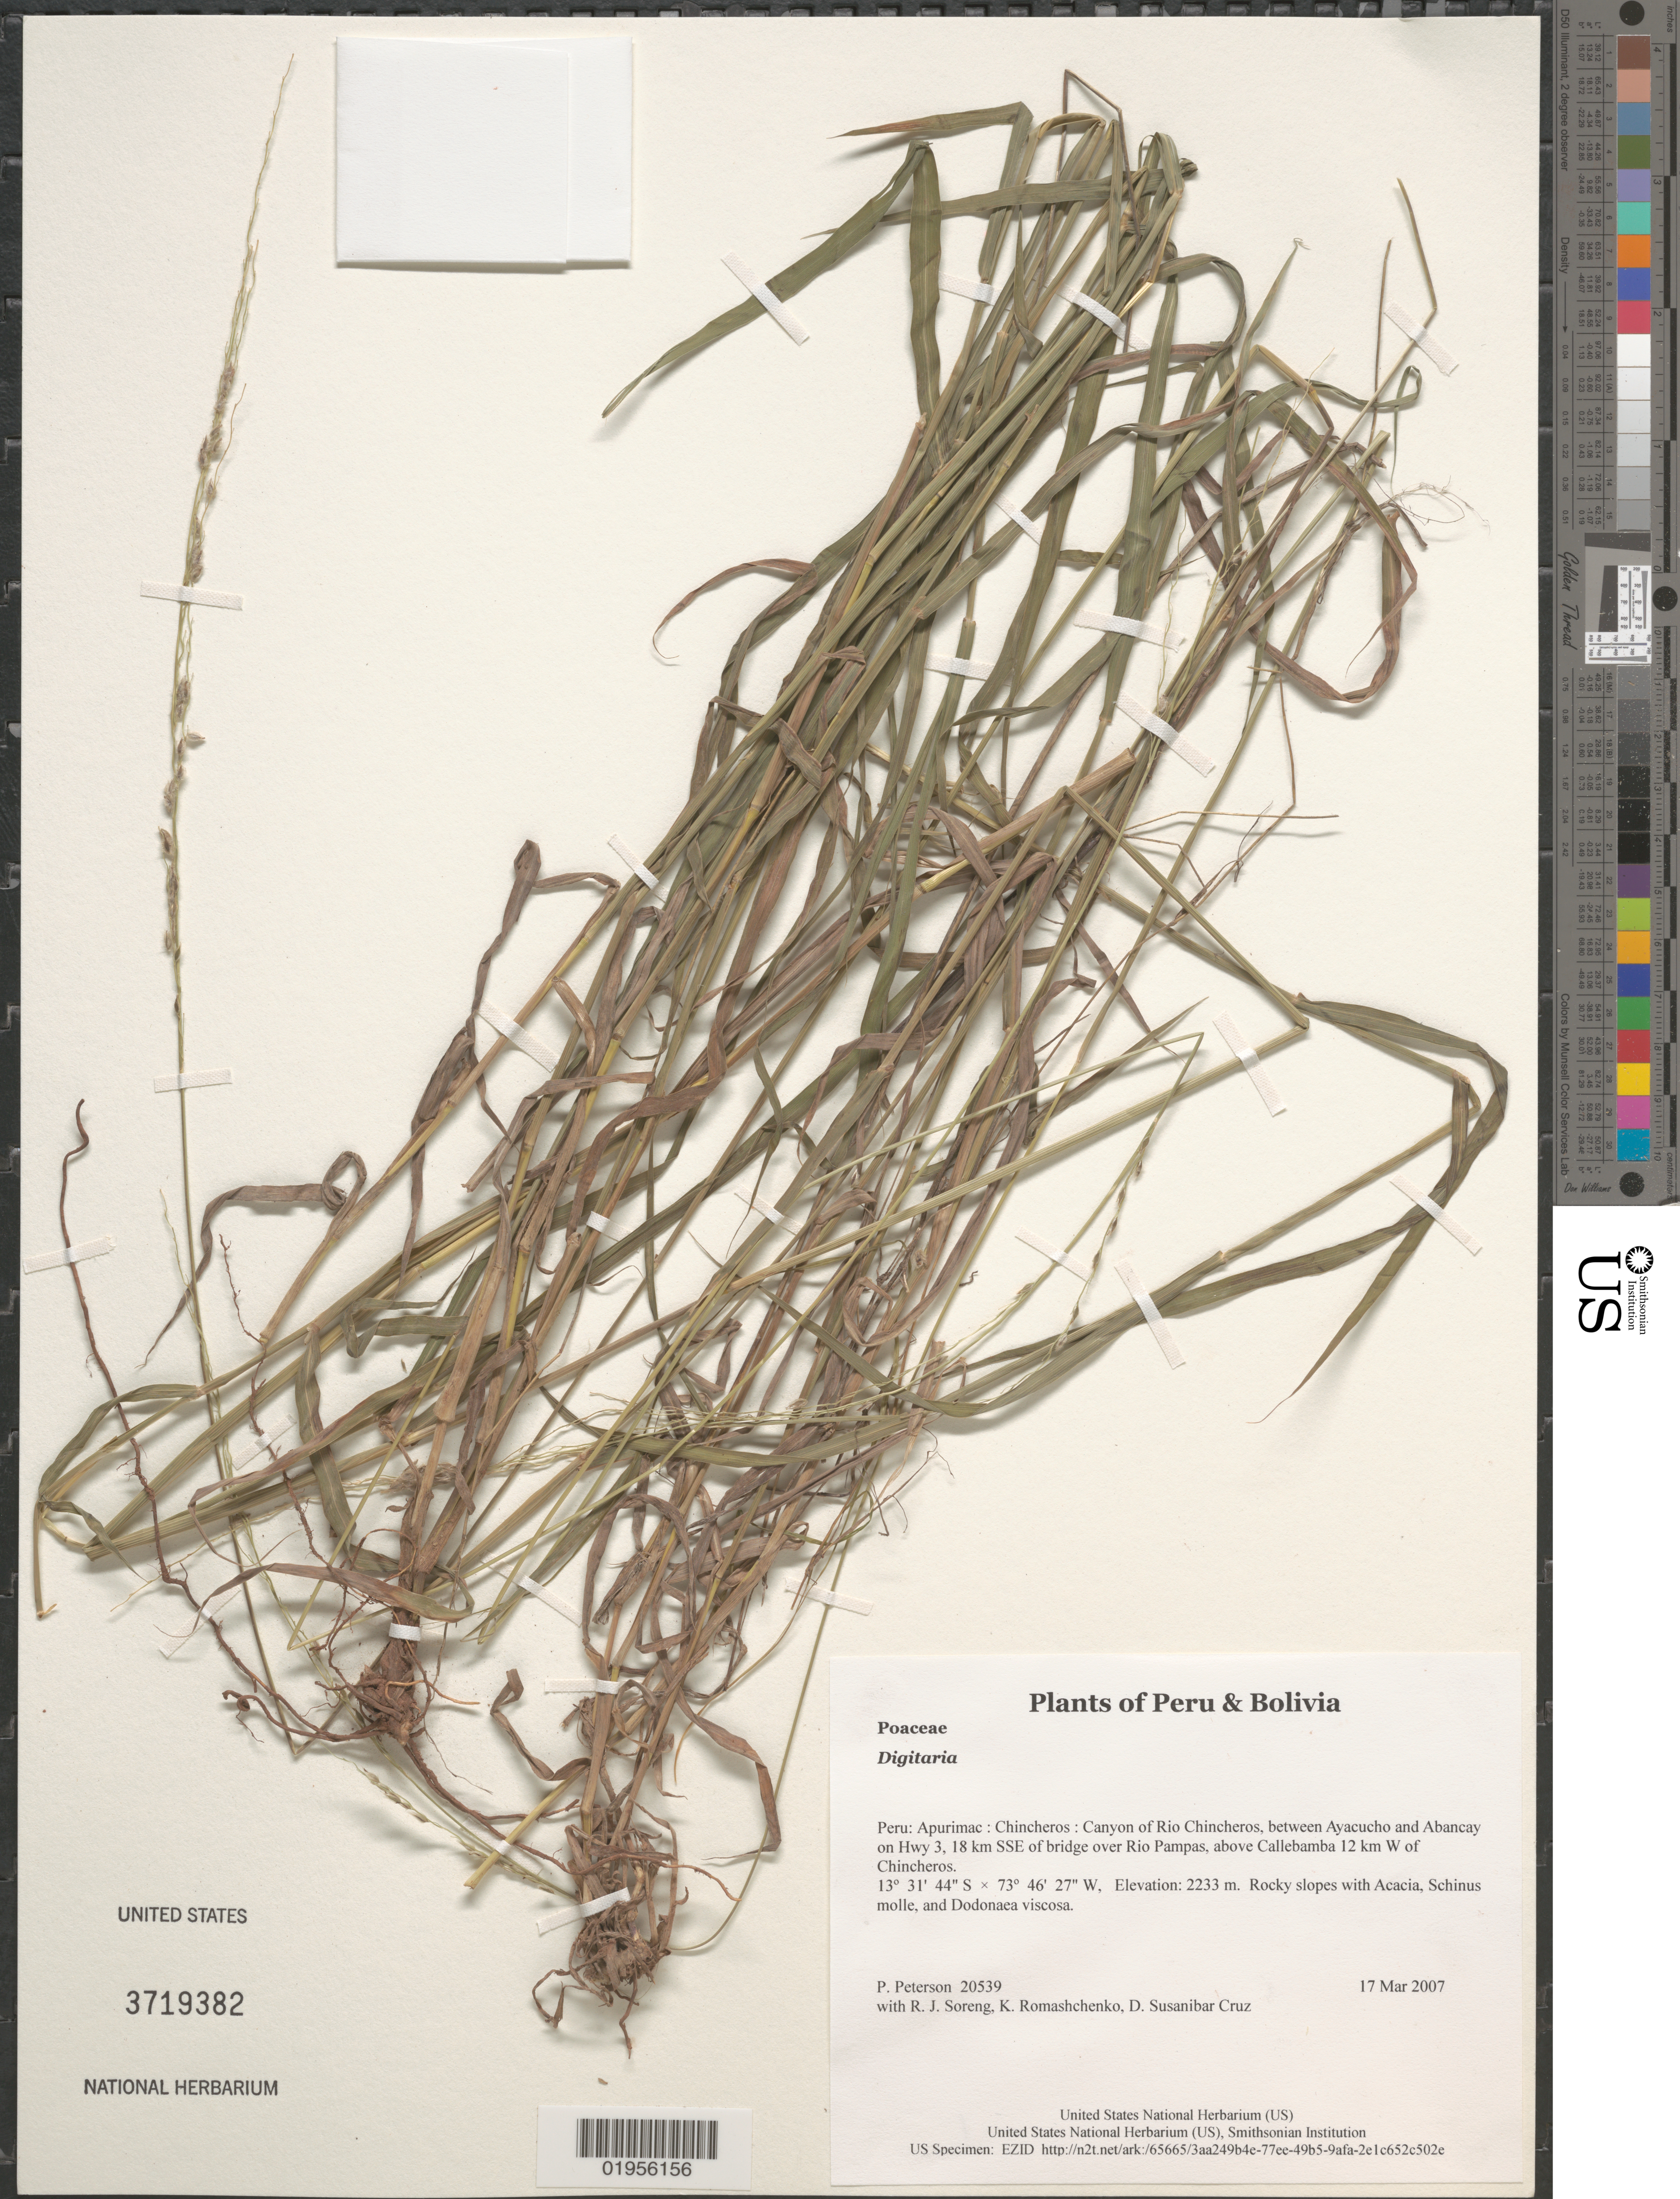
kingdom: Plantae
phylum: Tracheophyta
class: Liliopsida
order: Poales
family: Poaceae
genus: Digitaria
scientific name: Digitaria sp.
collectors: P. M. Peterson, R. J. Soreng, K. Romashchenko & D. Susanibar Cruz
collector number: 20539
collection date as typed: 17 Mar 2007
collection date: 2007-03-17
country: Peru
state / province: Apurímac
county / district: Chincheros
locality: Canyon of Rio Chincheros, between Ayacucho and Abancay on Hwy 3, 18 km SSE of bridge over Rio Pampas, above Callebamba 12 km W of Chincheros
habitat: Rocky slopes with Acacia, Schinus molle, and Dodonaea viscosa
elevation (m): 2233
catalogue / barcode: US 3719382